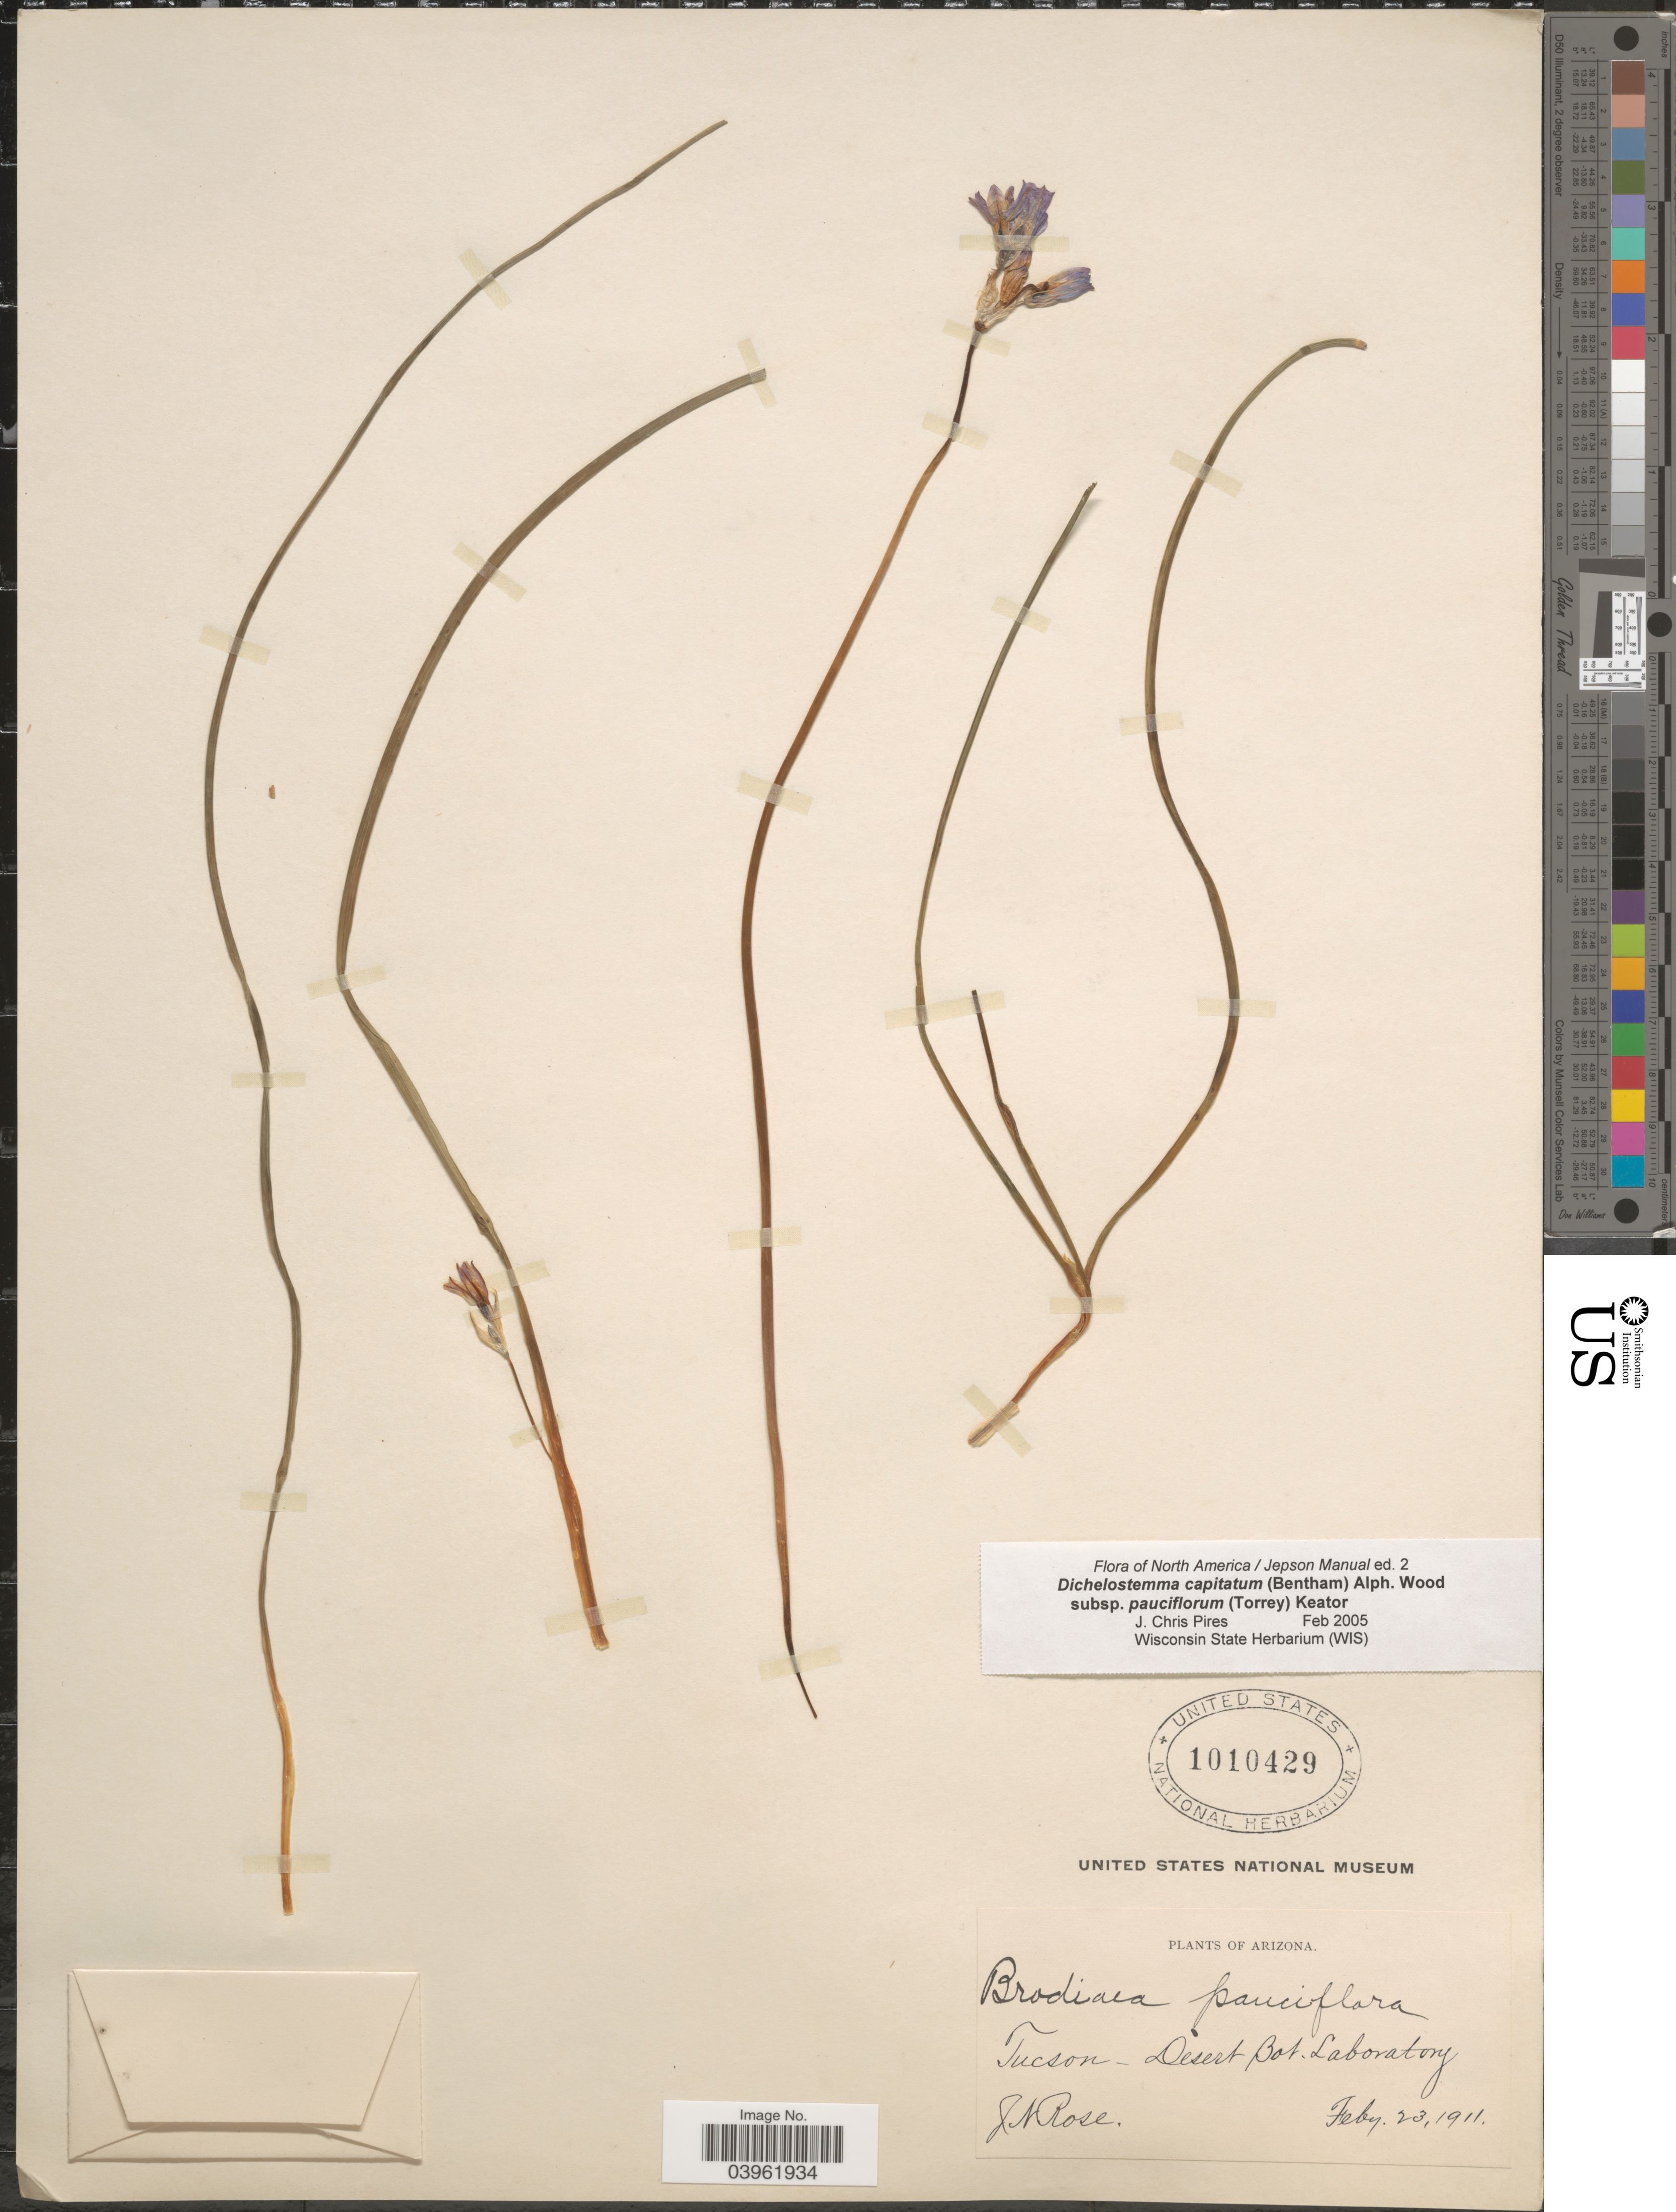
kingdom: Plantae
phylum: Tracheophyta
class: Liliopsida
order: Asparagales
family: Asparagaceae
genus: Dichelostemma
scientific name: Dichelostemma capitatum subsp. pauciflorum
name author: (Torr.) Keator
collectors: J. N. Rose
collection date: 1911-02-23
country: United States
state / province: Arizona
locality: Tucson - Desert Bot. Laboratory.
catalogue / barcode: US 1010429